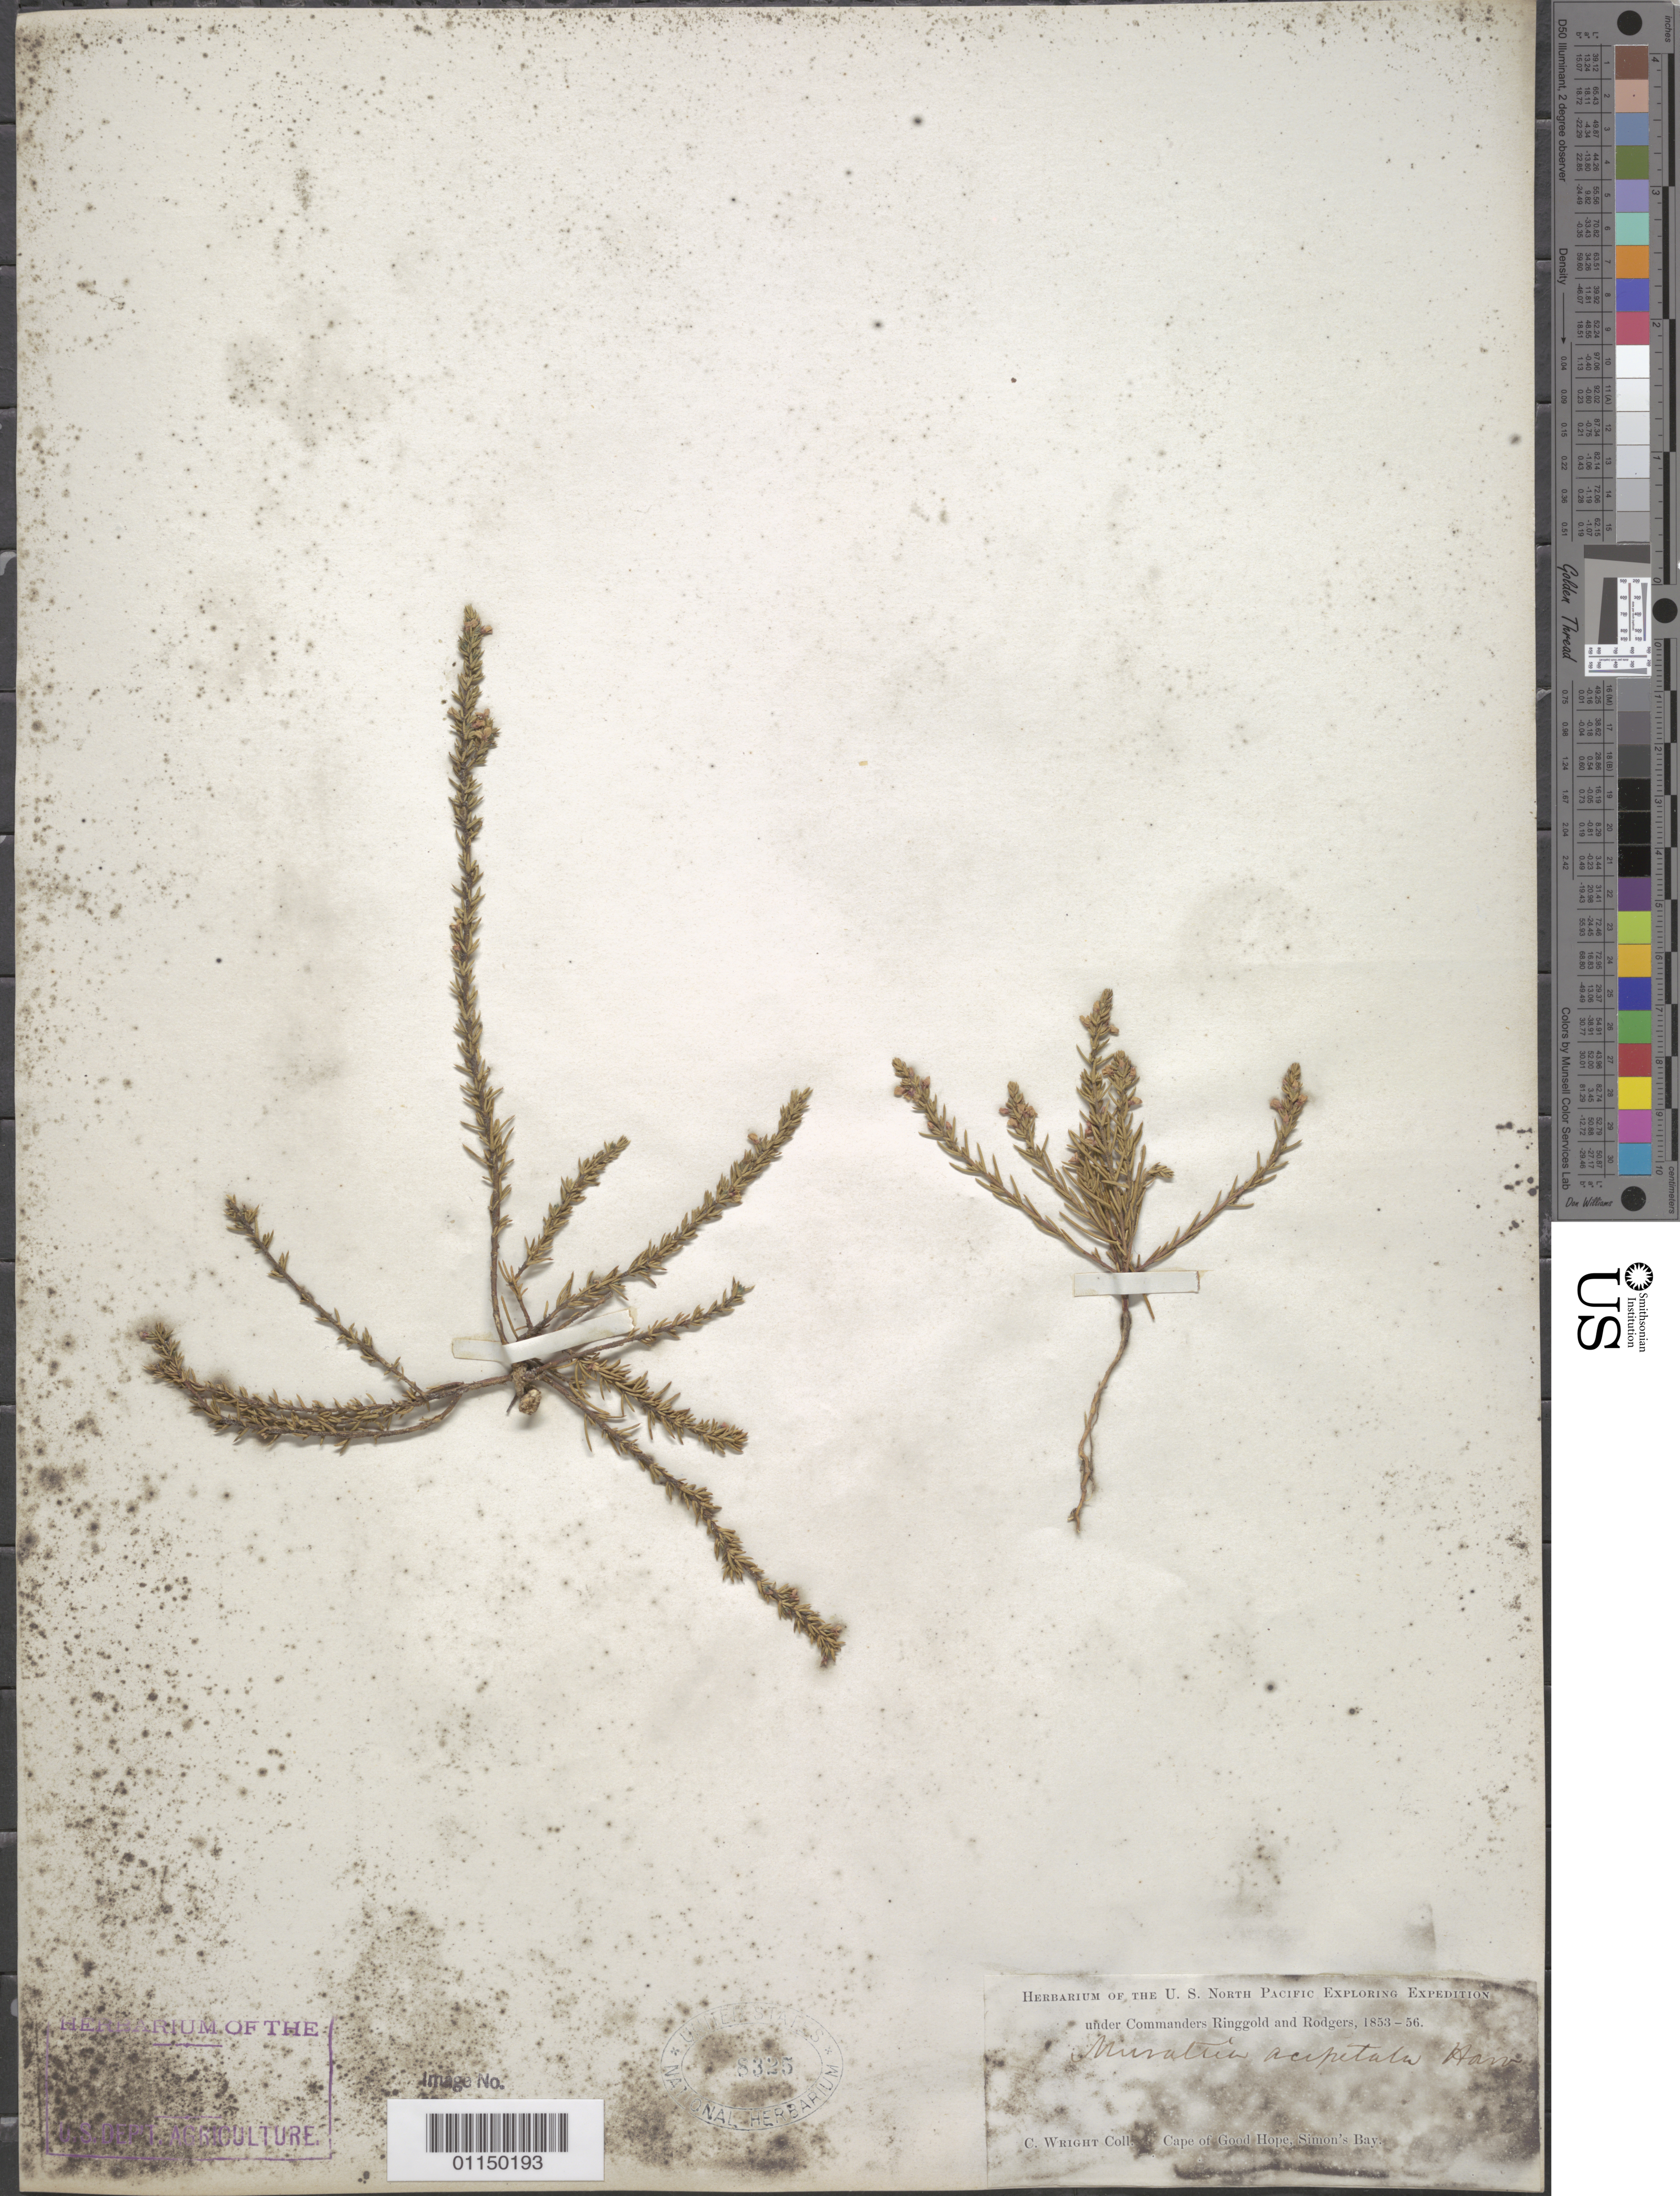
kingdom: Plantae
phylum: Tracheophyta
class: Magnoliopsida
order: Fabales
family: Polygalaceae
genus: Muraltia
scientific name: Muraltia acipetala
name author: Harv.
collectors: C. Wright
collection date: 1853/1856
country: South Africa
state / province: Western Cape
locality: Cape of Good Hope, Simon's Bay.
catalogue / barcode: US 8325